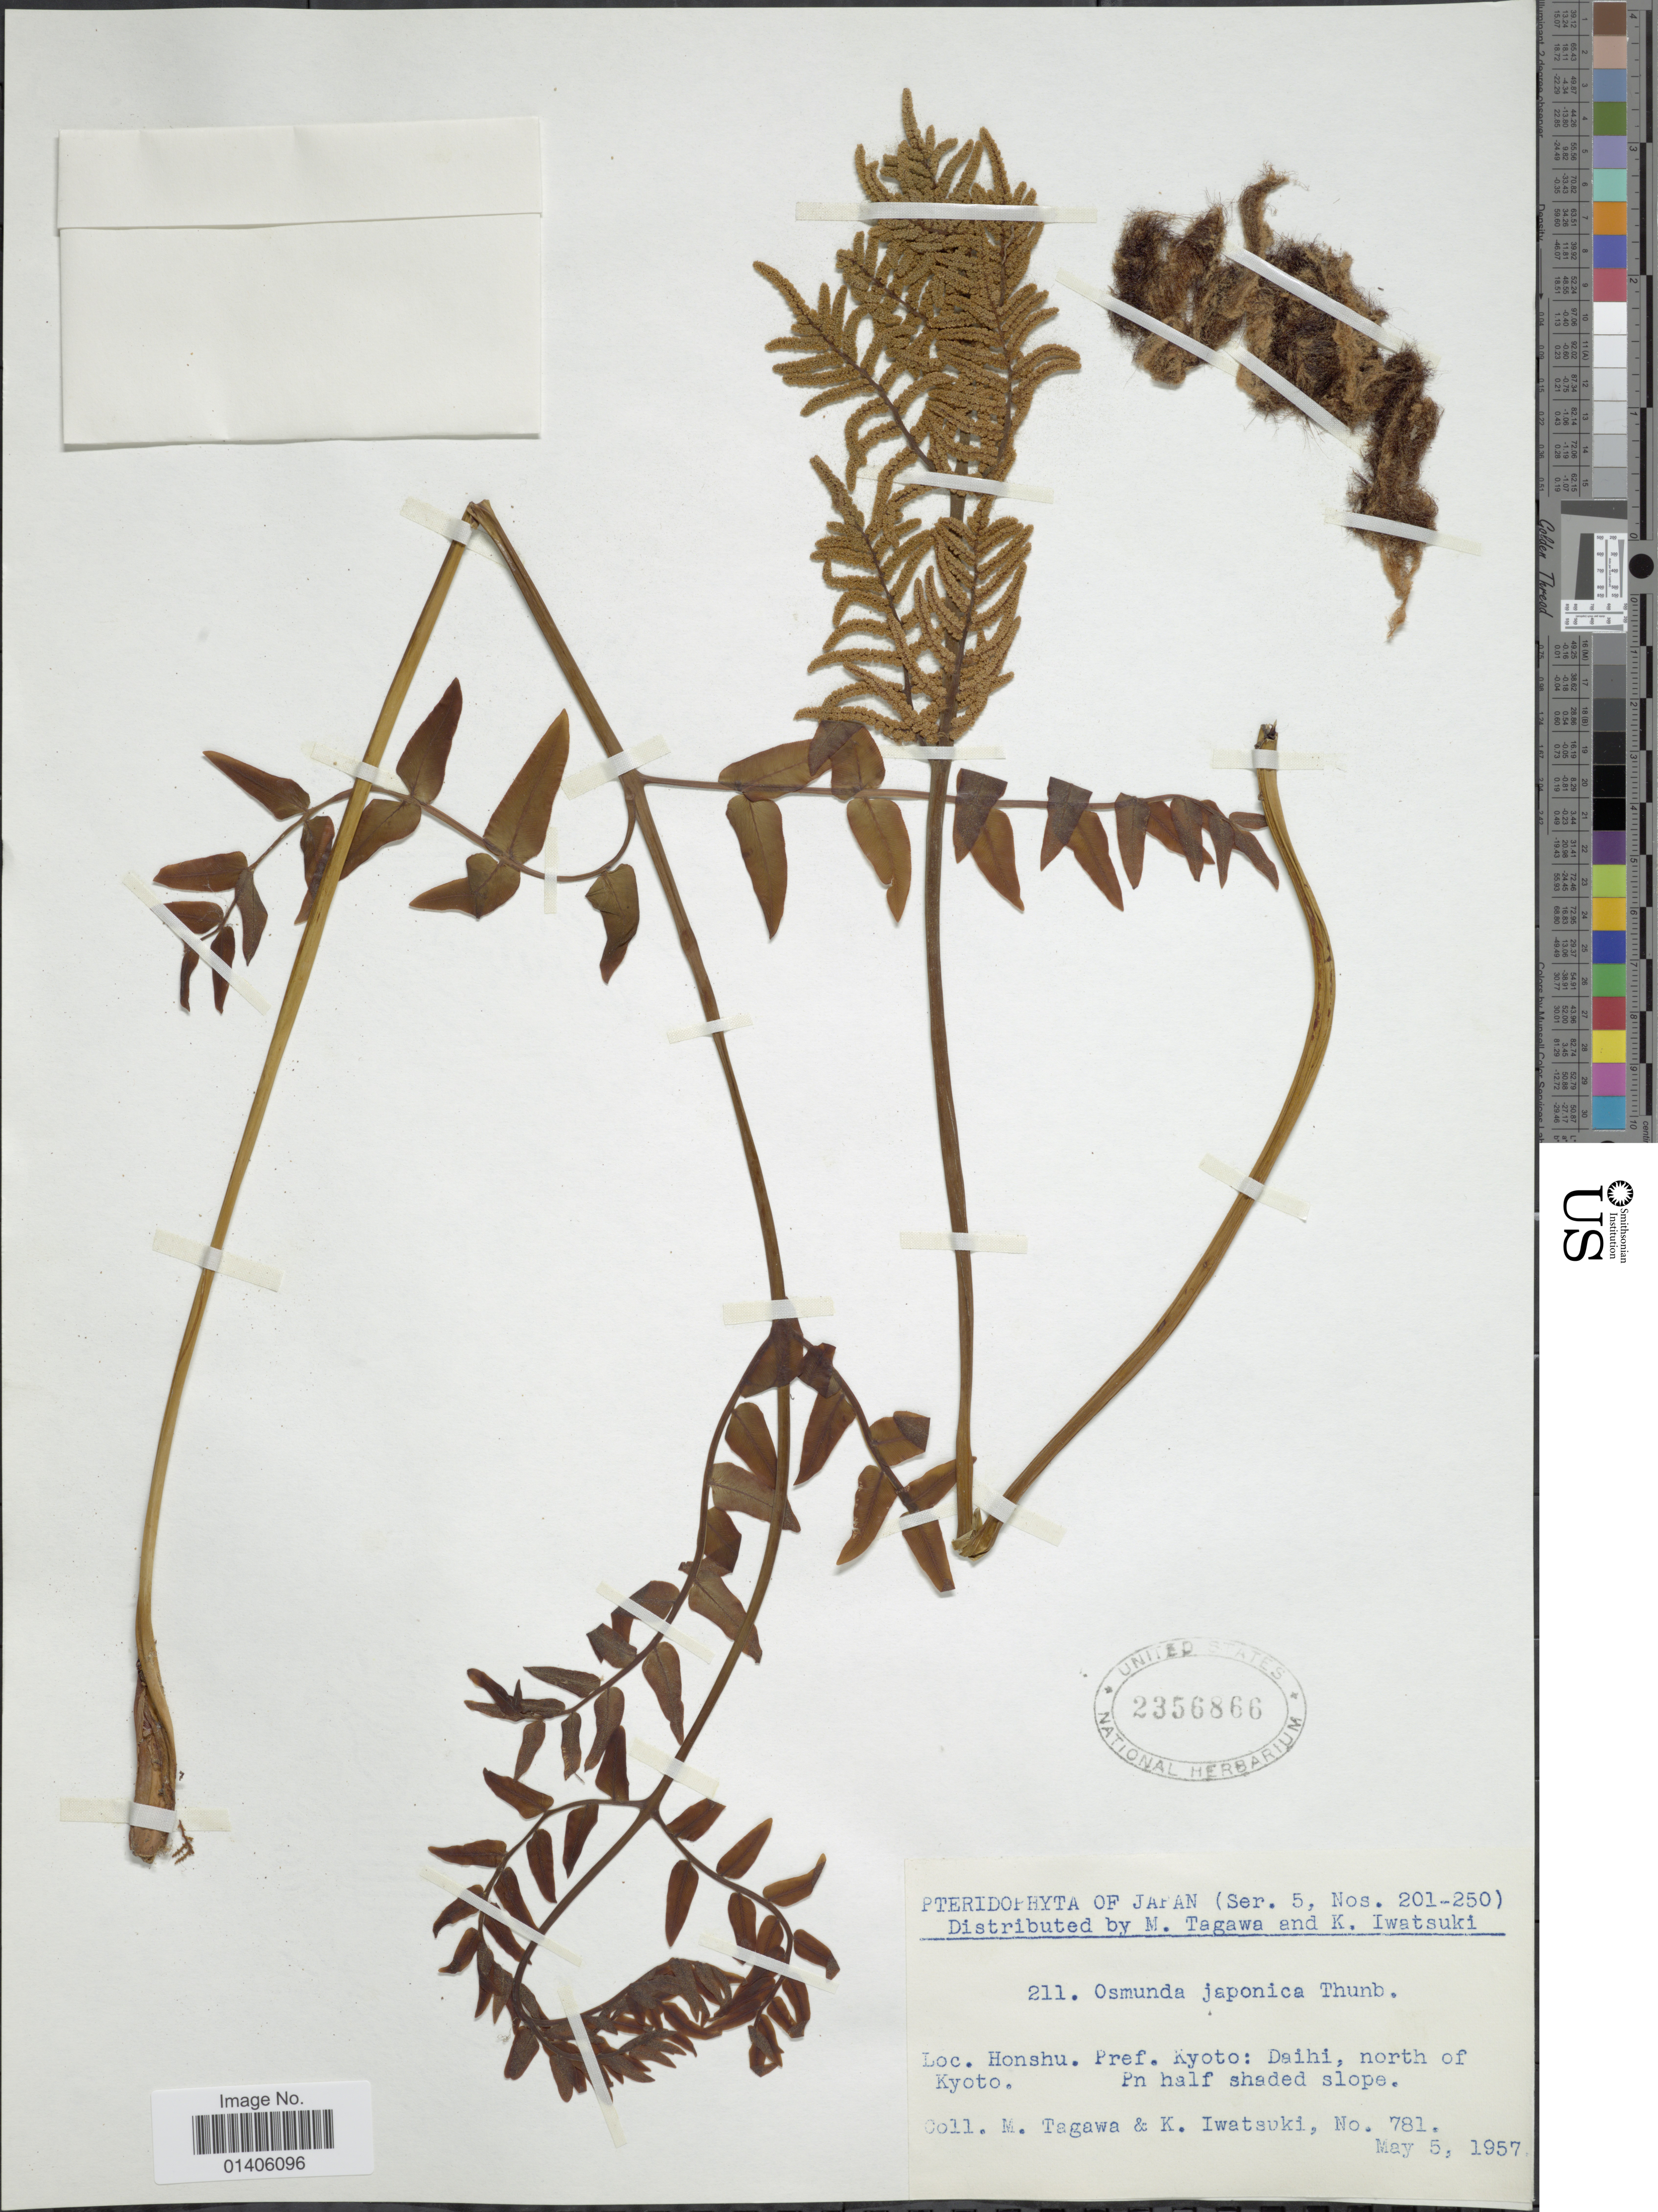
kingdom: Plantae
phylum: Tracheophyta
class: Polypodiopsida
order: Osmundales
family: Osmundaceae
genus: Osmunda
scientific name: Osmunda japonica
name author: Thunb.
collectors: M. Tagawa & K. Iwatsuki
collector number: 781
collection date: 1957-05-05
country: Japan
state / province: Kyoto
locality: Honshu Pref Kyoto: Daihi, north of Kyoto. On half shaded slope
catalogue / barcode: US 2356866